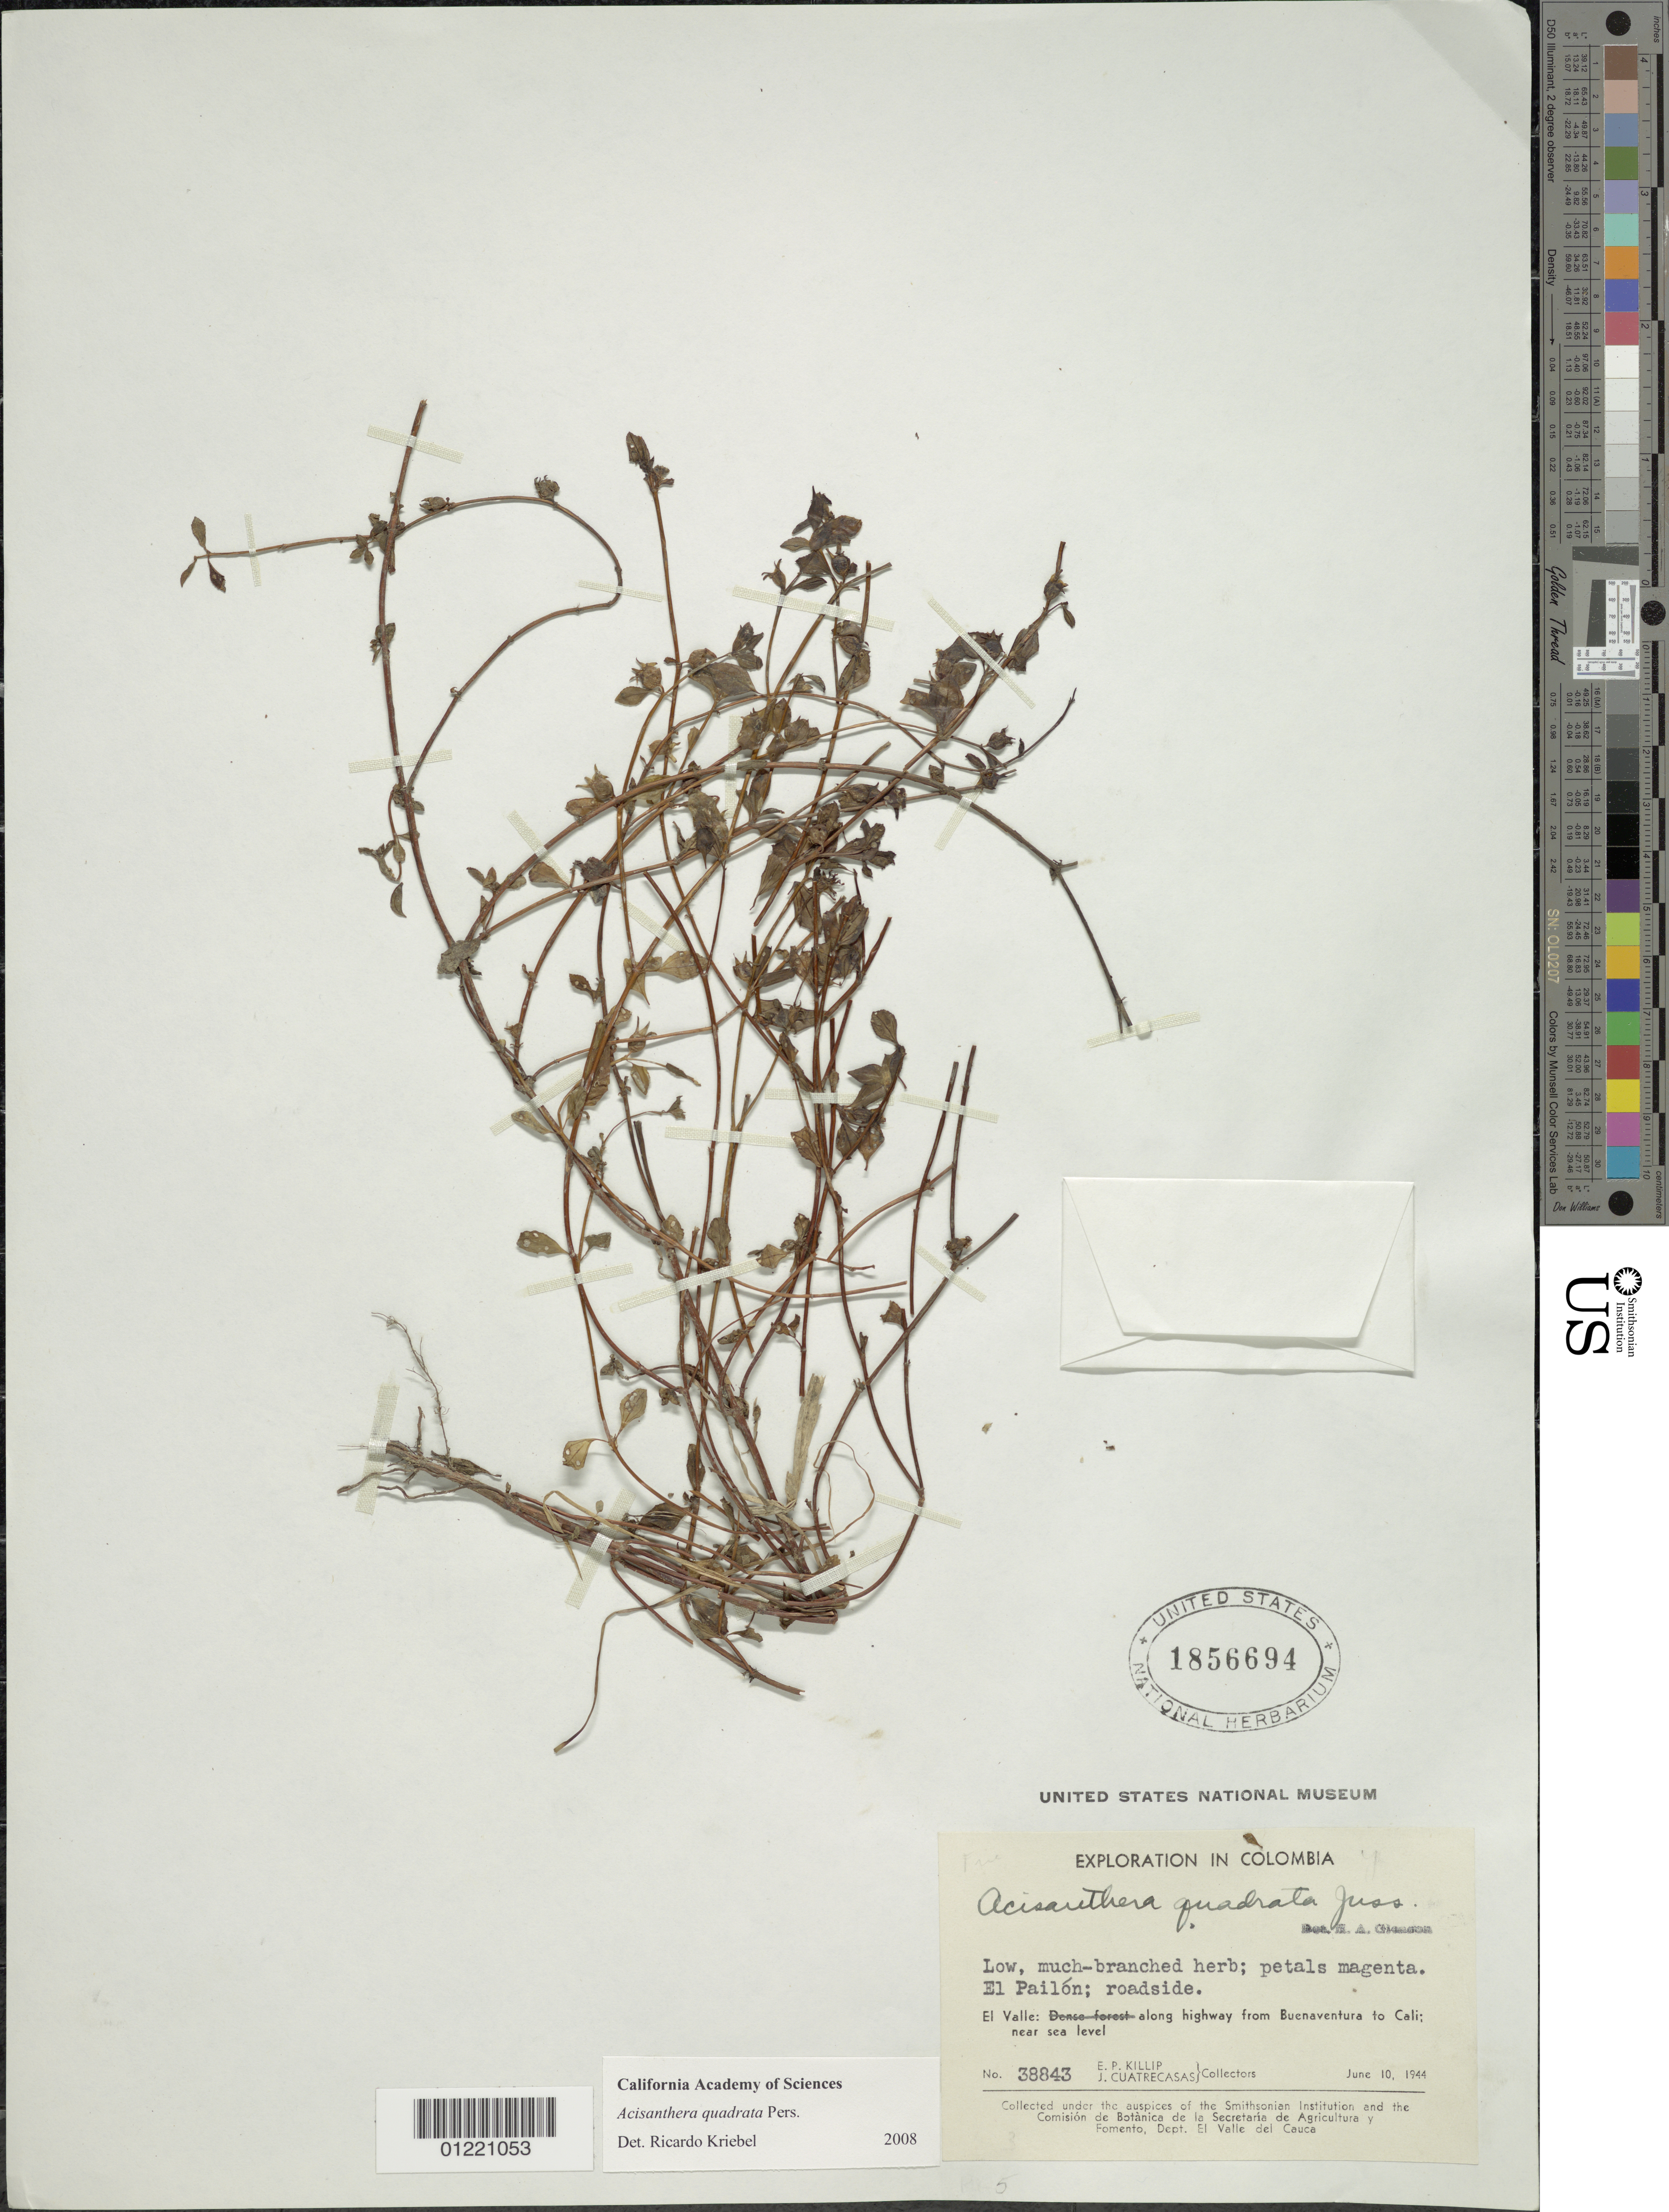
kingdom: Plantae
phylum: Tracheophyta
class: Magnoliopsida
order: Myrtales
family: Melastomataceae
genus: Acisanthera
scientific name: Acisanthera erecta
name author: Gleason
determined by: Nunes da Silva, Diego, (RB), Jardim Botanico do Rio de Janeiro - Herbario (BRAZIL)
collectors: E. P. Killip & J. Cuatrecasas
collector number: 38843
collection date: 1944-06-10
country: Colombia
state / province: Valle del Cauca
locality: El Valle: along highway from Buenaventura to Cali; near sea level. El Pailón; roadside.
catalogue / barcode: US 1856694